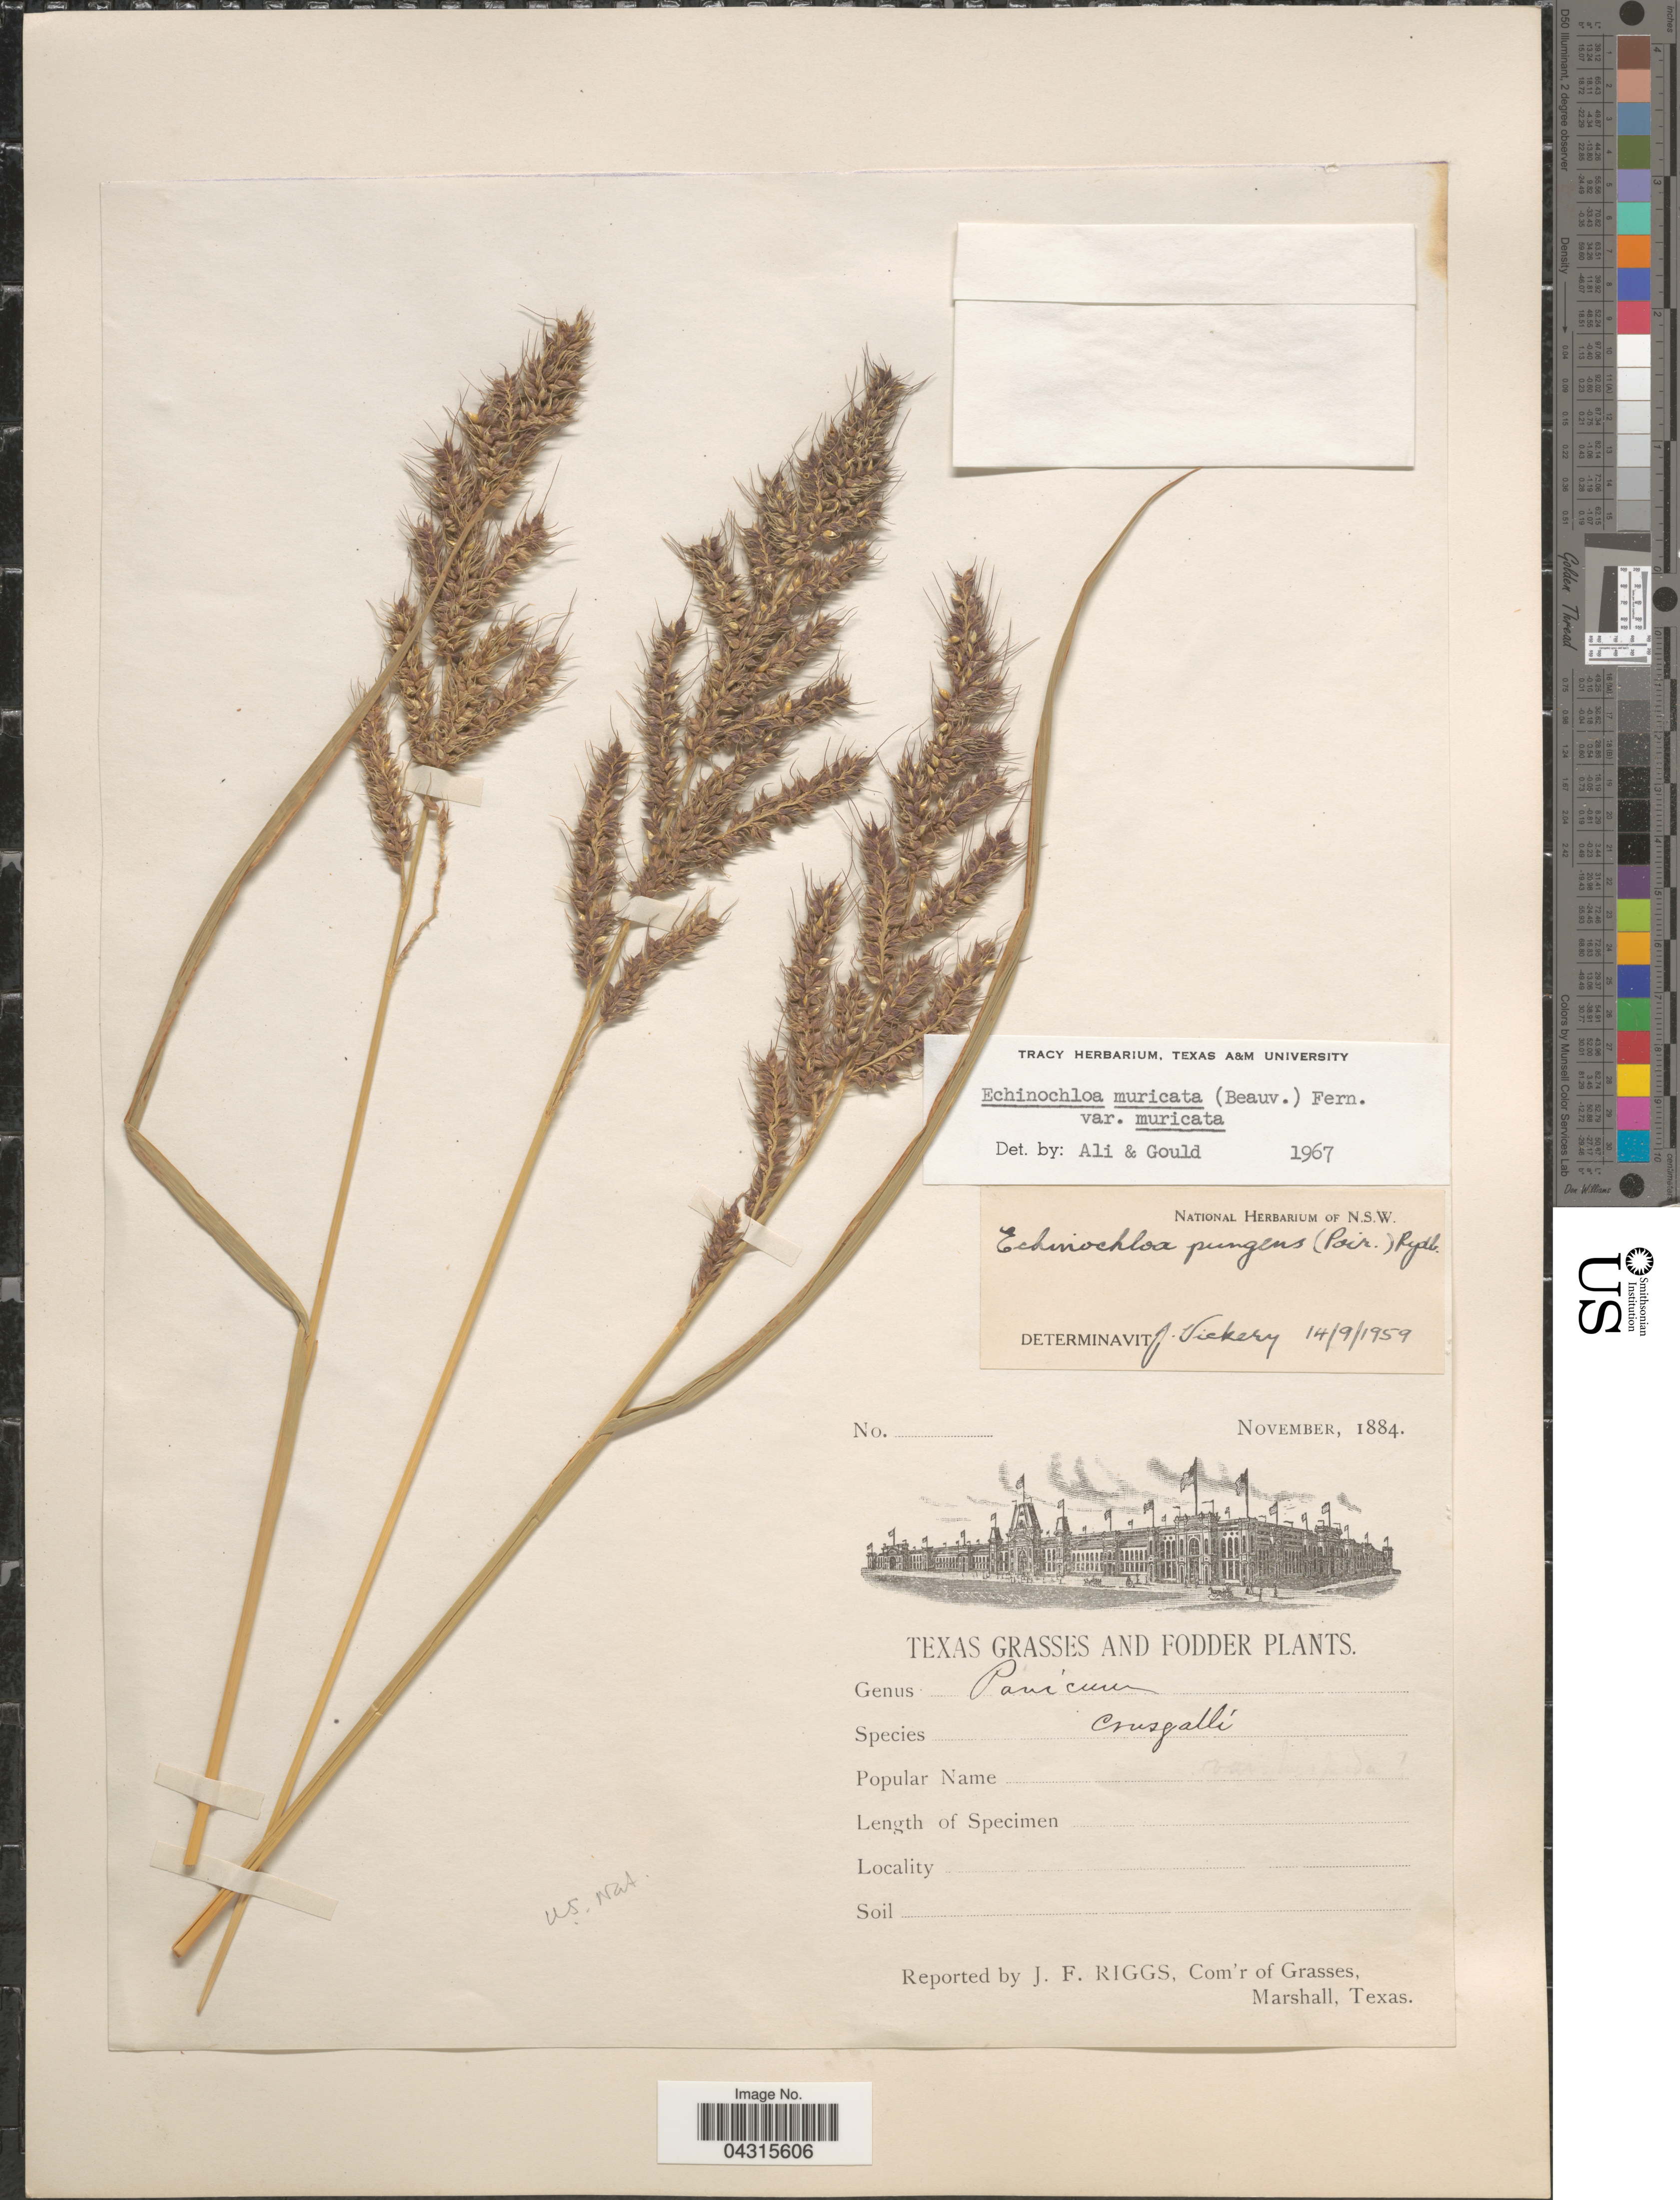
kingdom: Plantae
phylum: Tracheophyta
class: Liliopsida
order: Poales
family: Poaceae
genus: Echinochloa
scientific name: Echinochloa muricata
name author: (P. Beauv.) Fernald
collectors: J. Riggs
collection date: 1884-11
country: United States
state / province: Texas